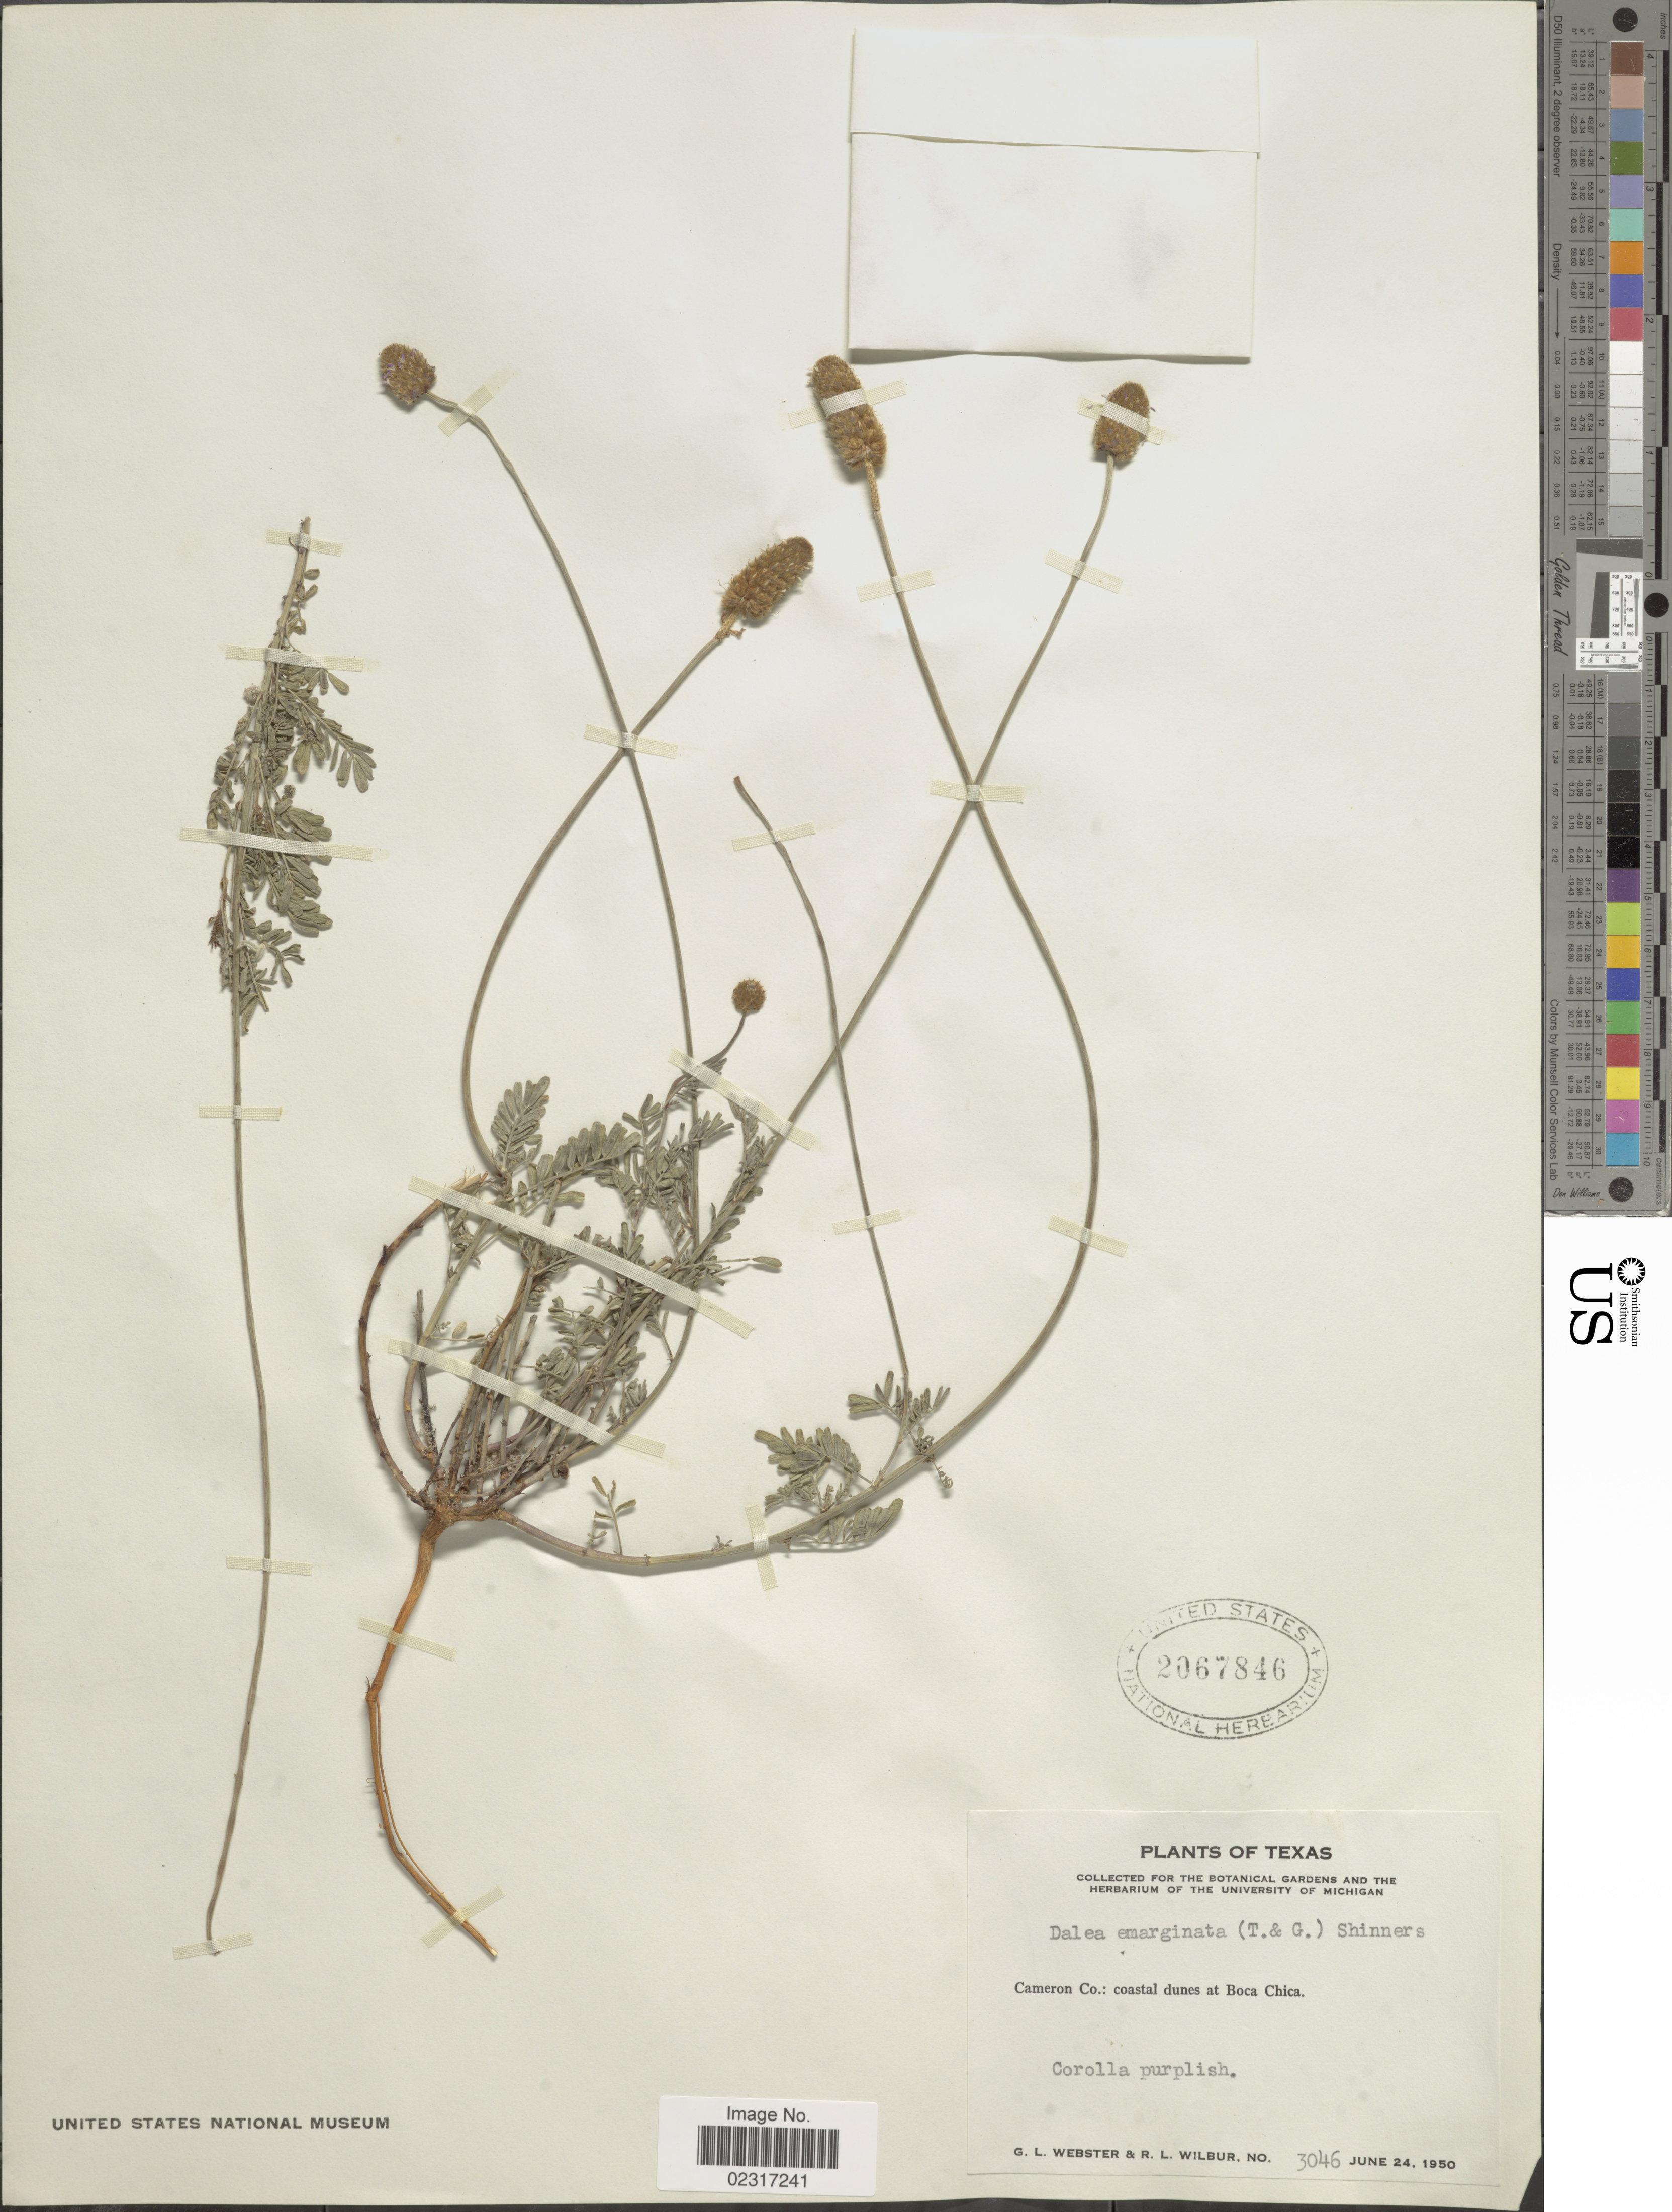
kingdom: Plantae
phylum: Tracheophyta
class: Magnoliopsida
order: Fabales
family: Fabaceae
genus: Dalea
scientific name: Dalea emarginata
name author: (Torr. & A. Gray) Shinners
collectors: G. L. Webster & R. L. Wilbur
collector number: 3046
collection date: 1950-06-24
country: United States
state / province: Texas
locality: Cameron Co.: coastal dunes at Boca Chica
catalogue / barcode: US 2067846